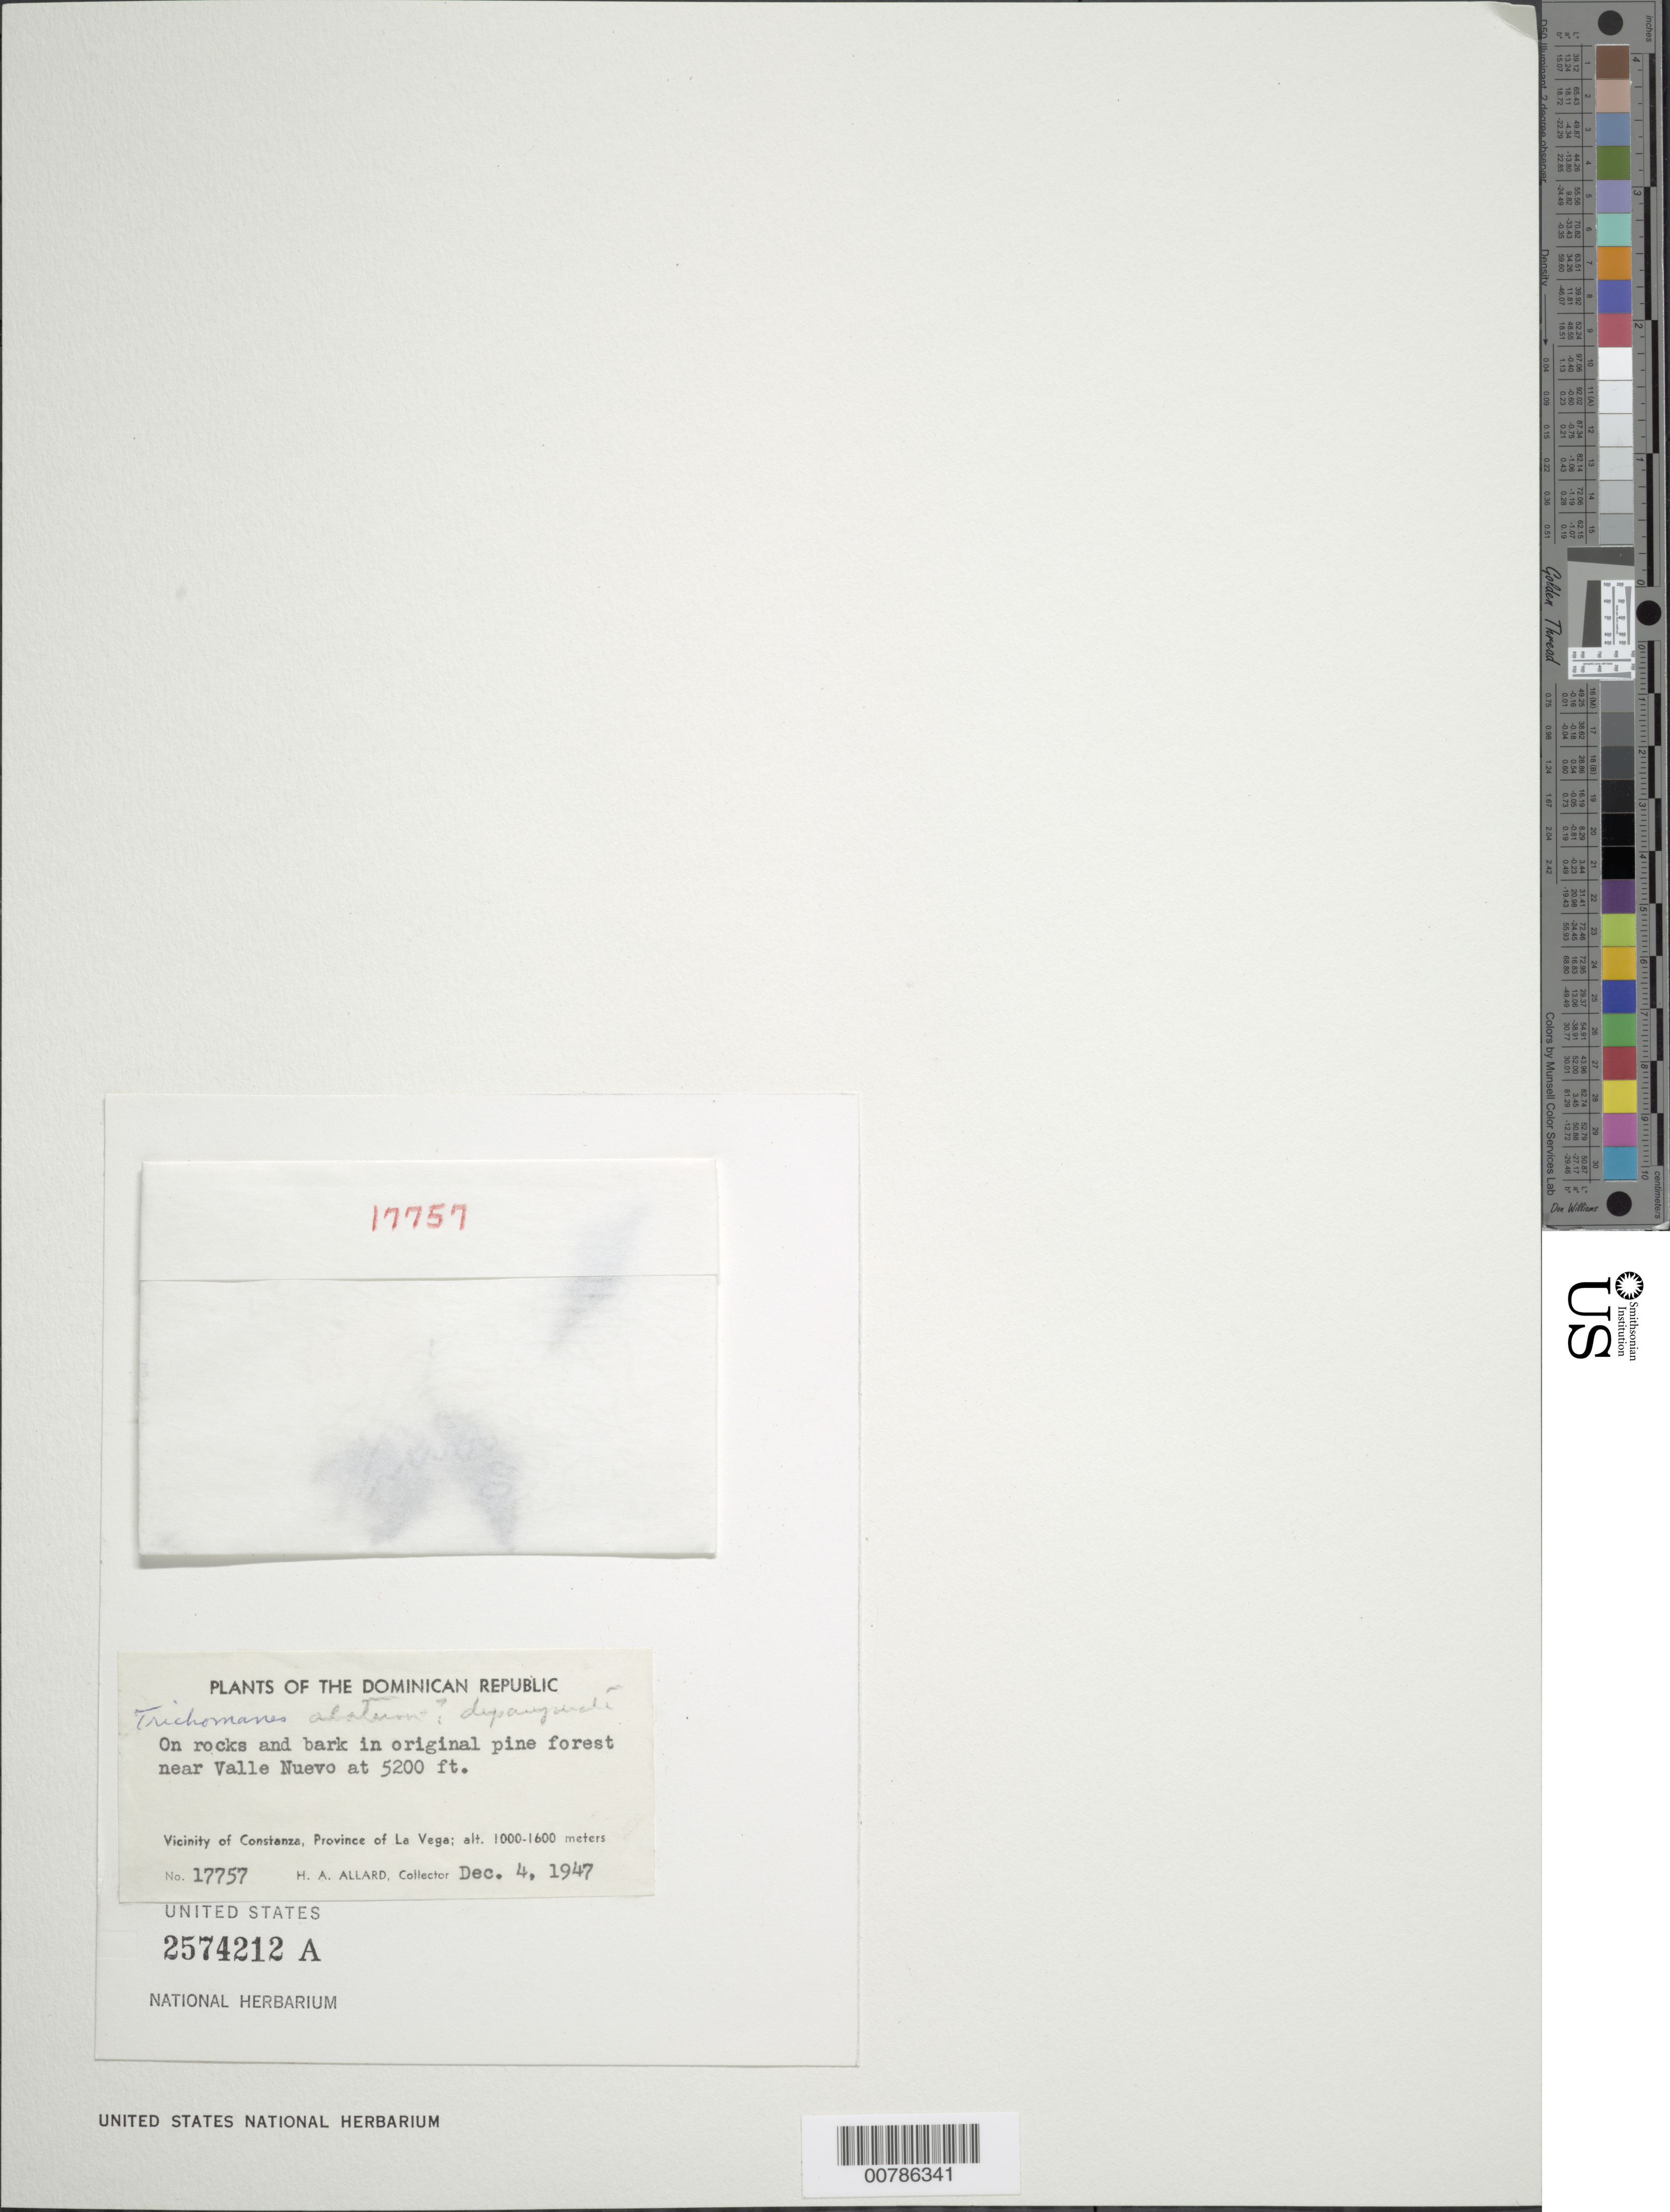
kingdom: Plantae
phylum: Tracheophyta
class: Polypodiopsida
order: Hymenophyllales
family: Hymenophyllaceae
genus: Trichomanes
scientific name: Trichomanes alatum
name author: Sw.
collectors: H. A. Allard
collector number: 17757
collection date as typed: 04 Dec 1947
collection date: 1947-12-04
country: Dominican Republic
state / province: La Vega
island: Hispaniola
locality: Constanza vicinity, near Valle Nuevo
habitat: On rocks and bark in original pine forest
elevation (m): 1585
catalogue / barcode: US 2574214A